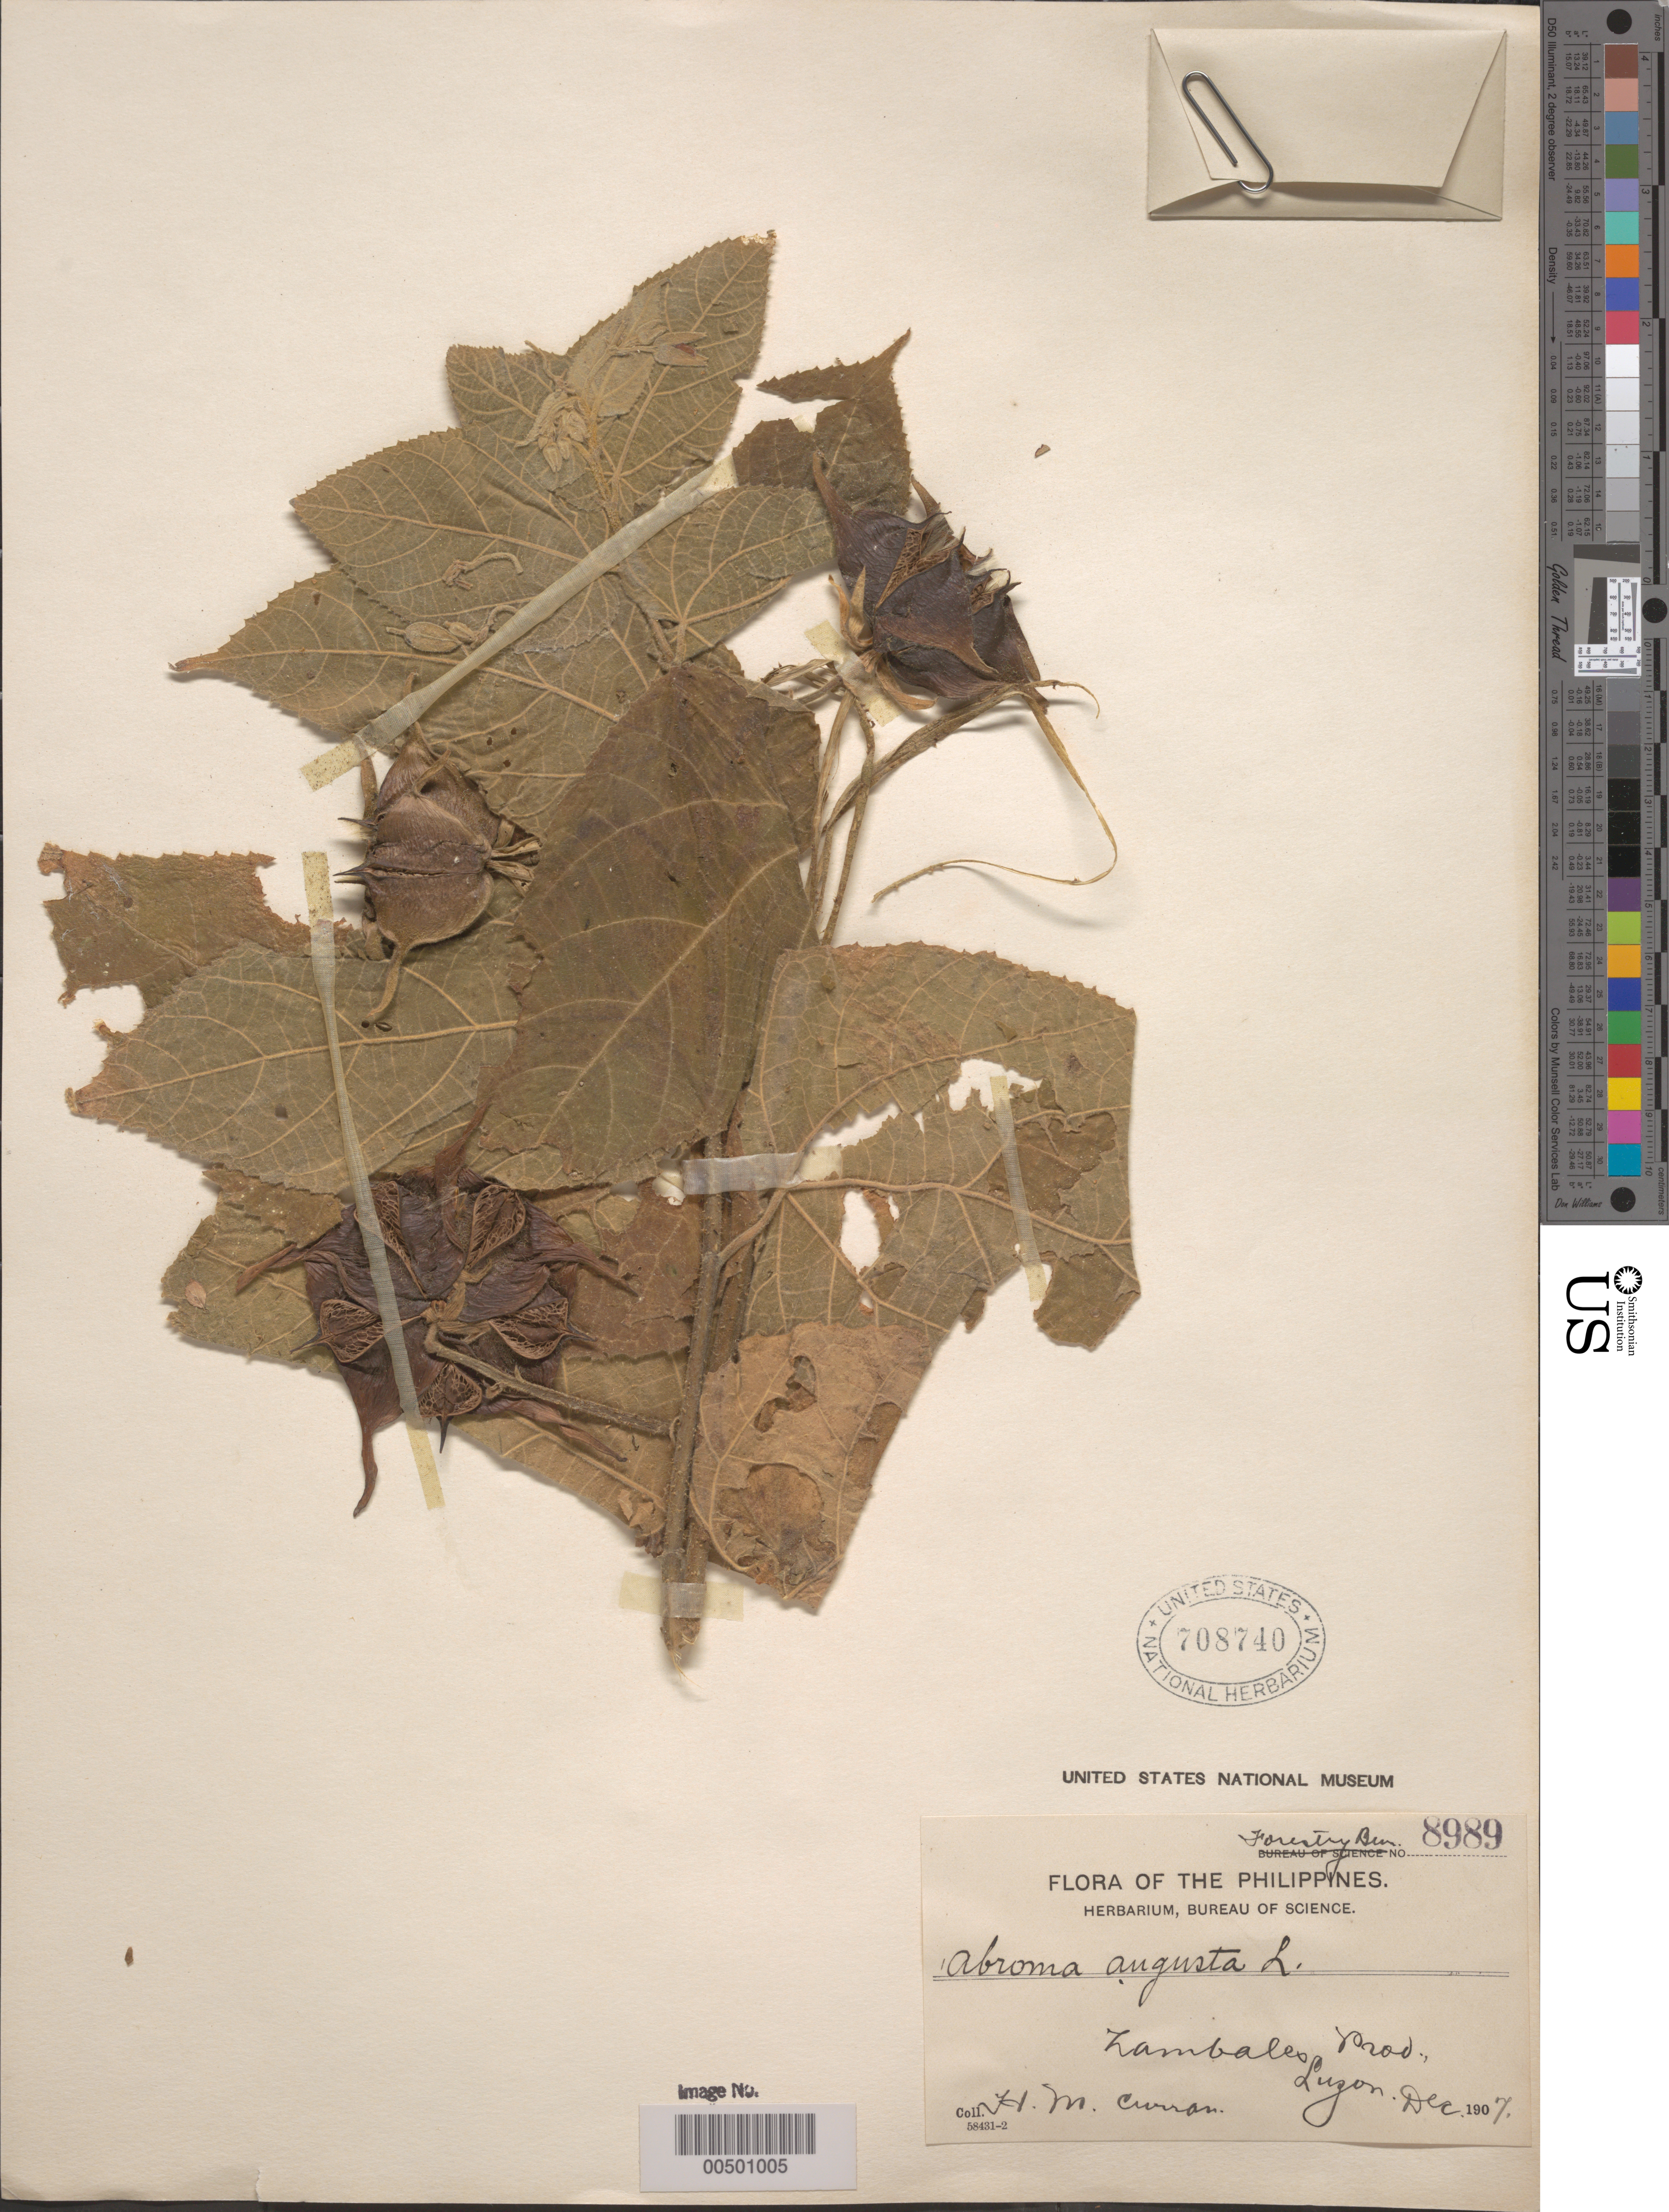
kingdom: Plantae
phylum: Tracheophyta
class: Magnoliopsida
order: Malvales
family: Malvaceae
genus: Abroma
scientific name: Abroma augusta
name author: (L.) L. f.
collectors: H. M. Curran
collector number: For. Bur. 8989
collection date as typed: Dec 1907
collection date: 1907-12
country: Philippines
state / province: Zamboanga Peninsula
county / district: Zamboanga del Norte ?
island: Luzon ?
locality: Zamboanga Province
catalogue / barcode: US 708740